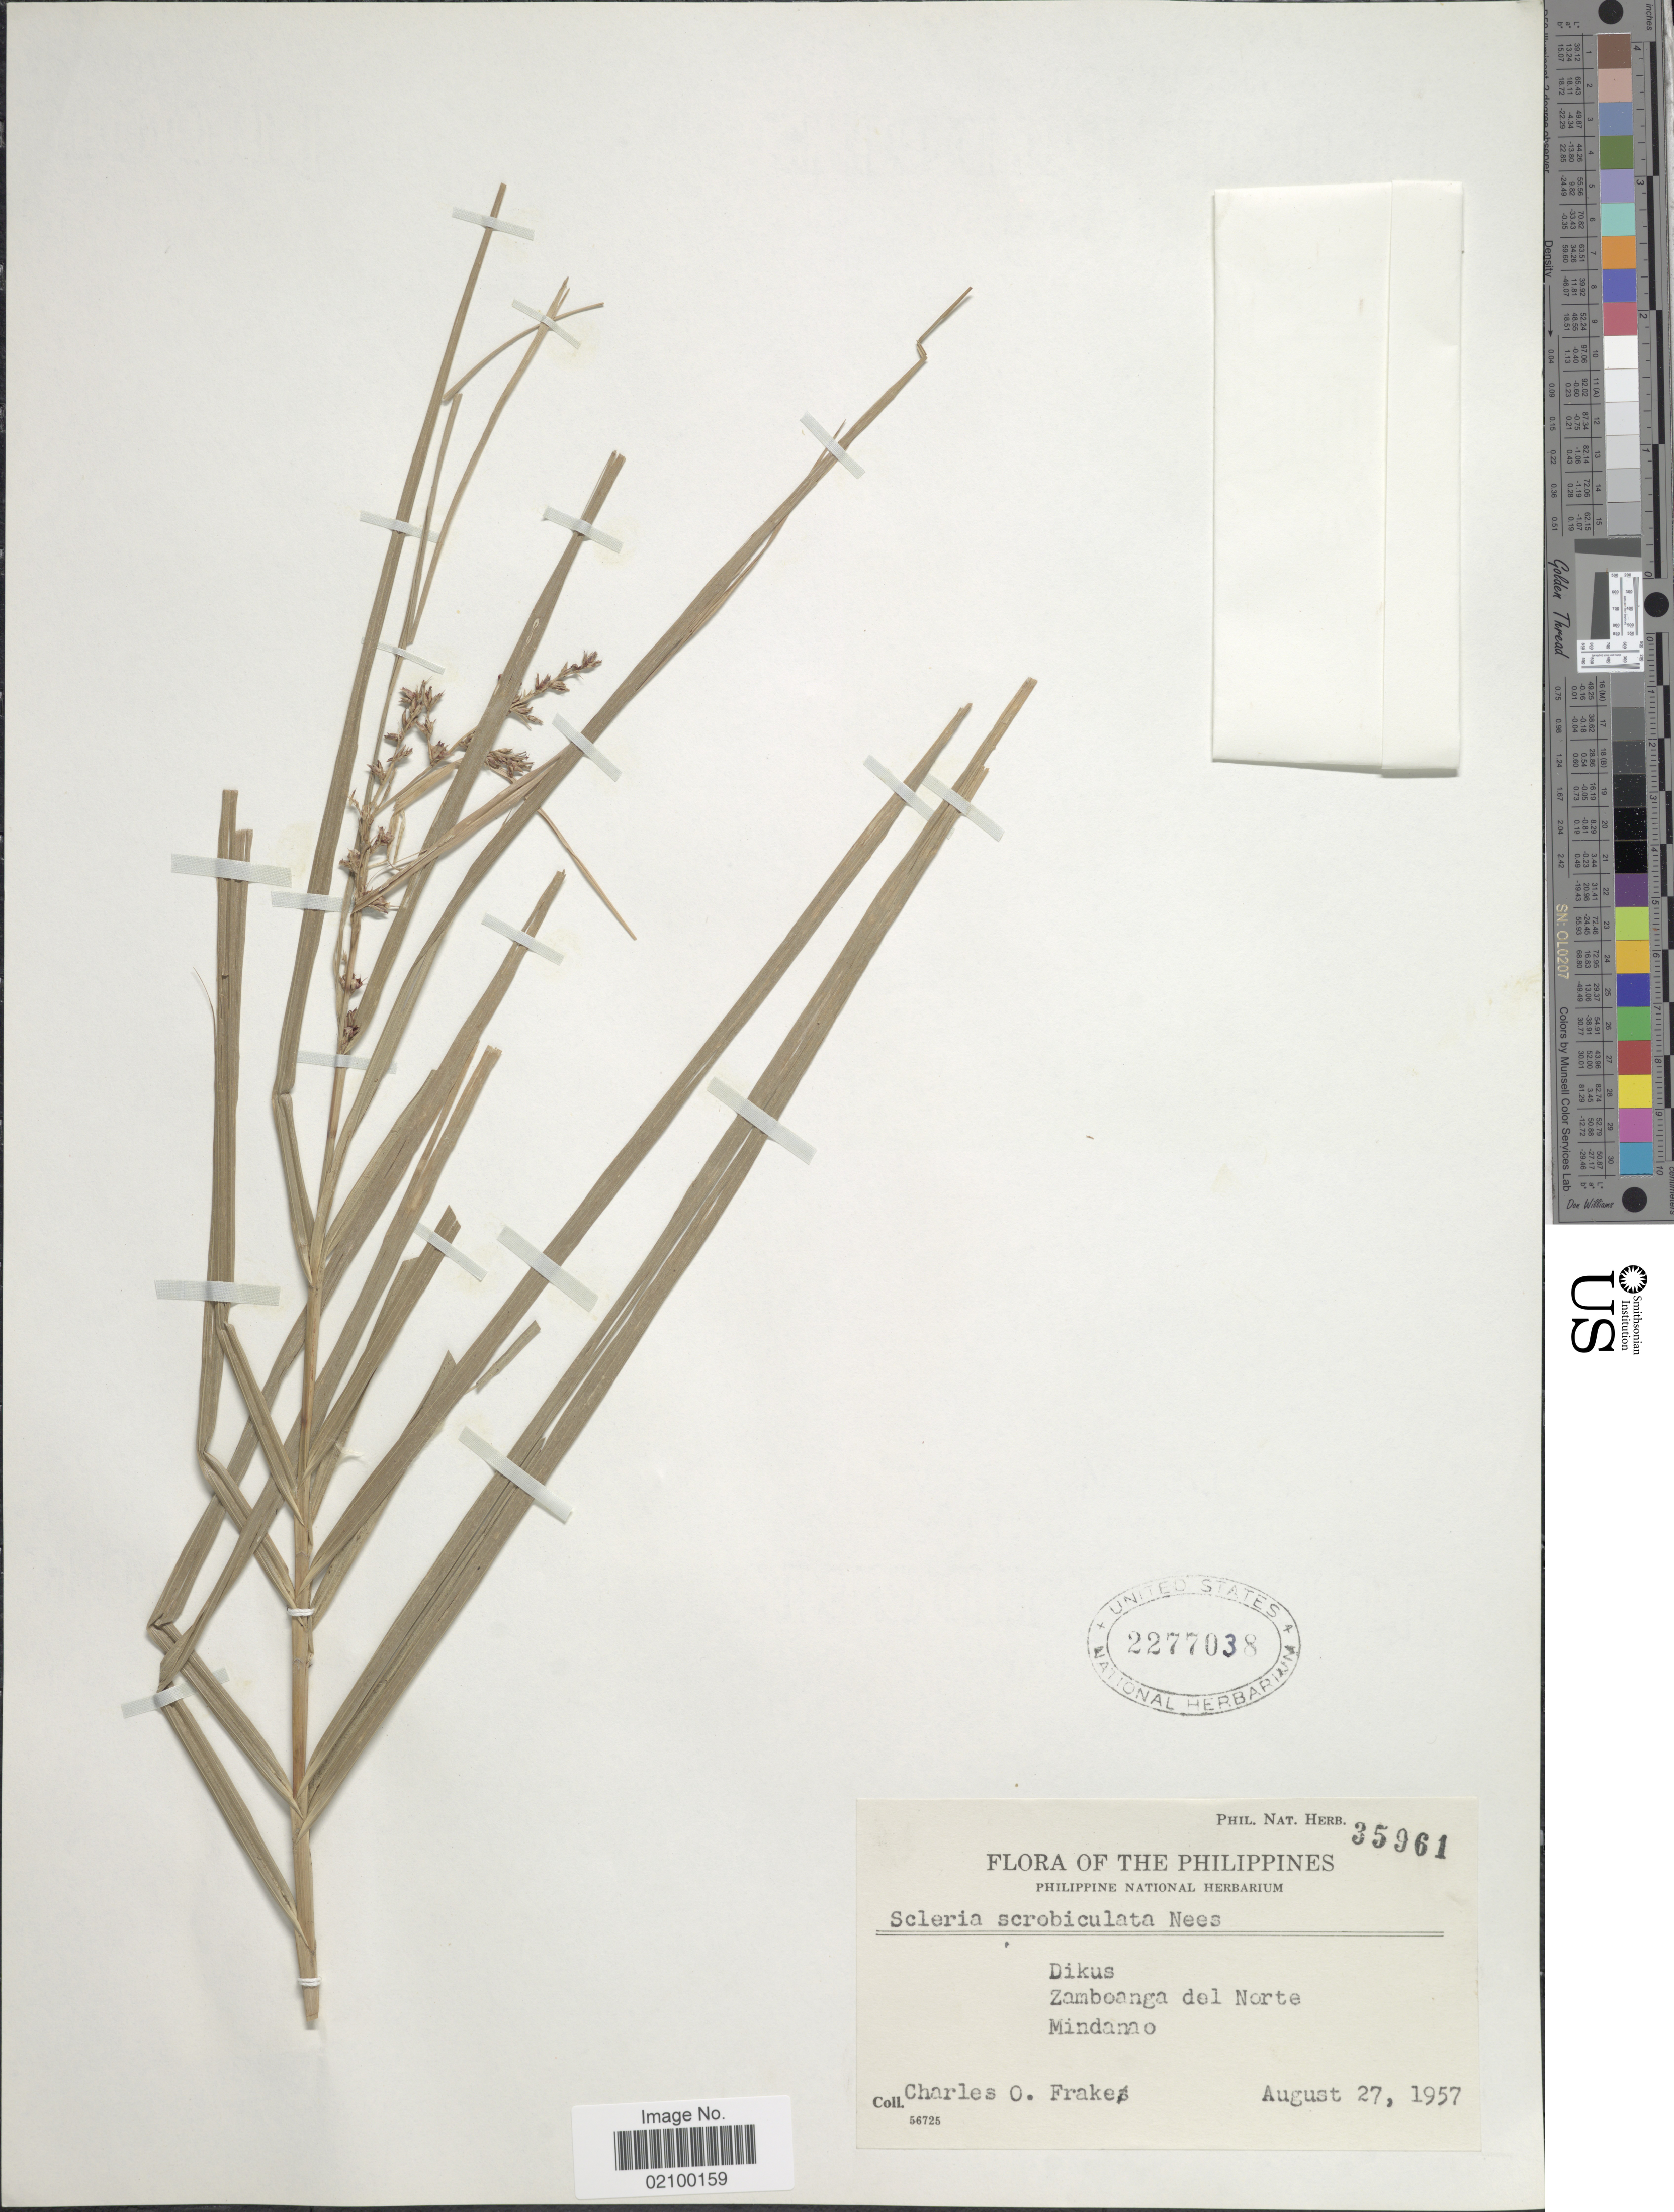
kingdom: Plantae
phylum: Tracheophyta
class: Liliopsida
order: Poales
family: Cyperaceae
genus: Scleria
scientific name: Scleria scrobiculata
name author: Nees & Meyen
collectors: C. O. Frake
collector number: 25961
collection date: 1957-08-27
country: Philippines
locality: Dikus, Zamboanga del Norte, Mindanao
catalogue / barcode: US 2277038